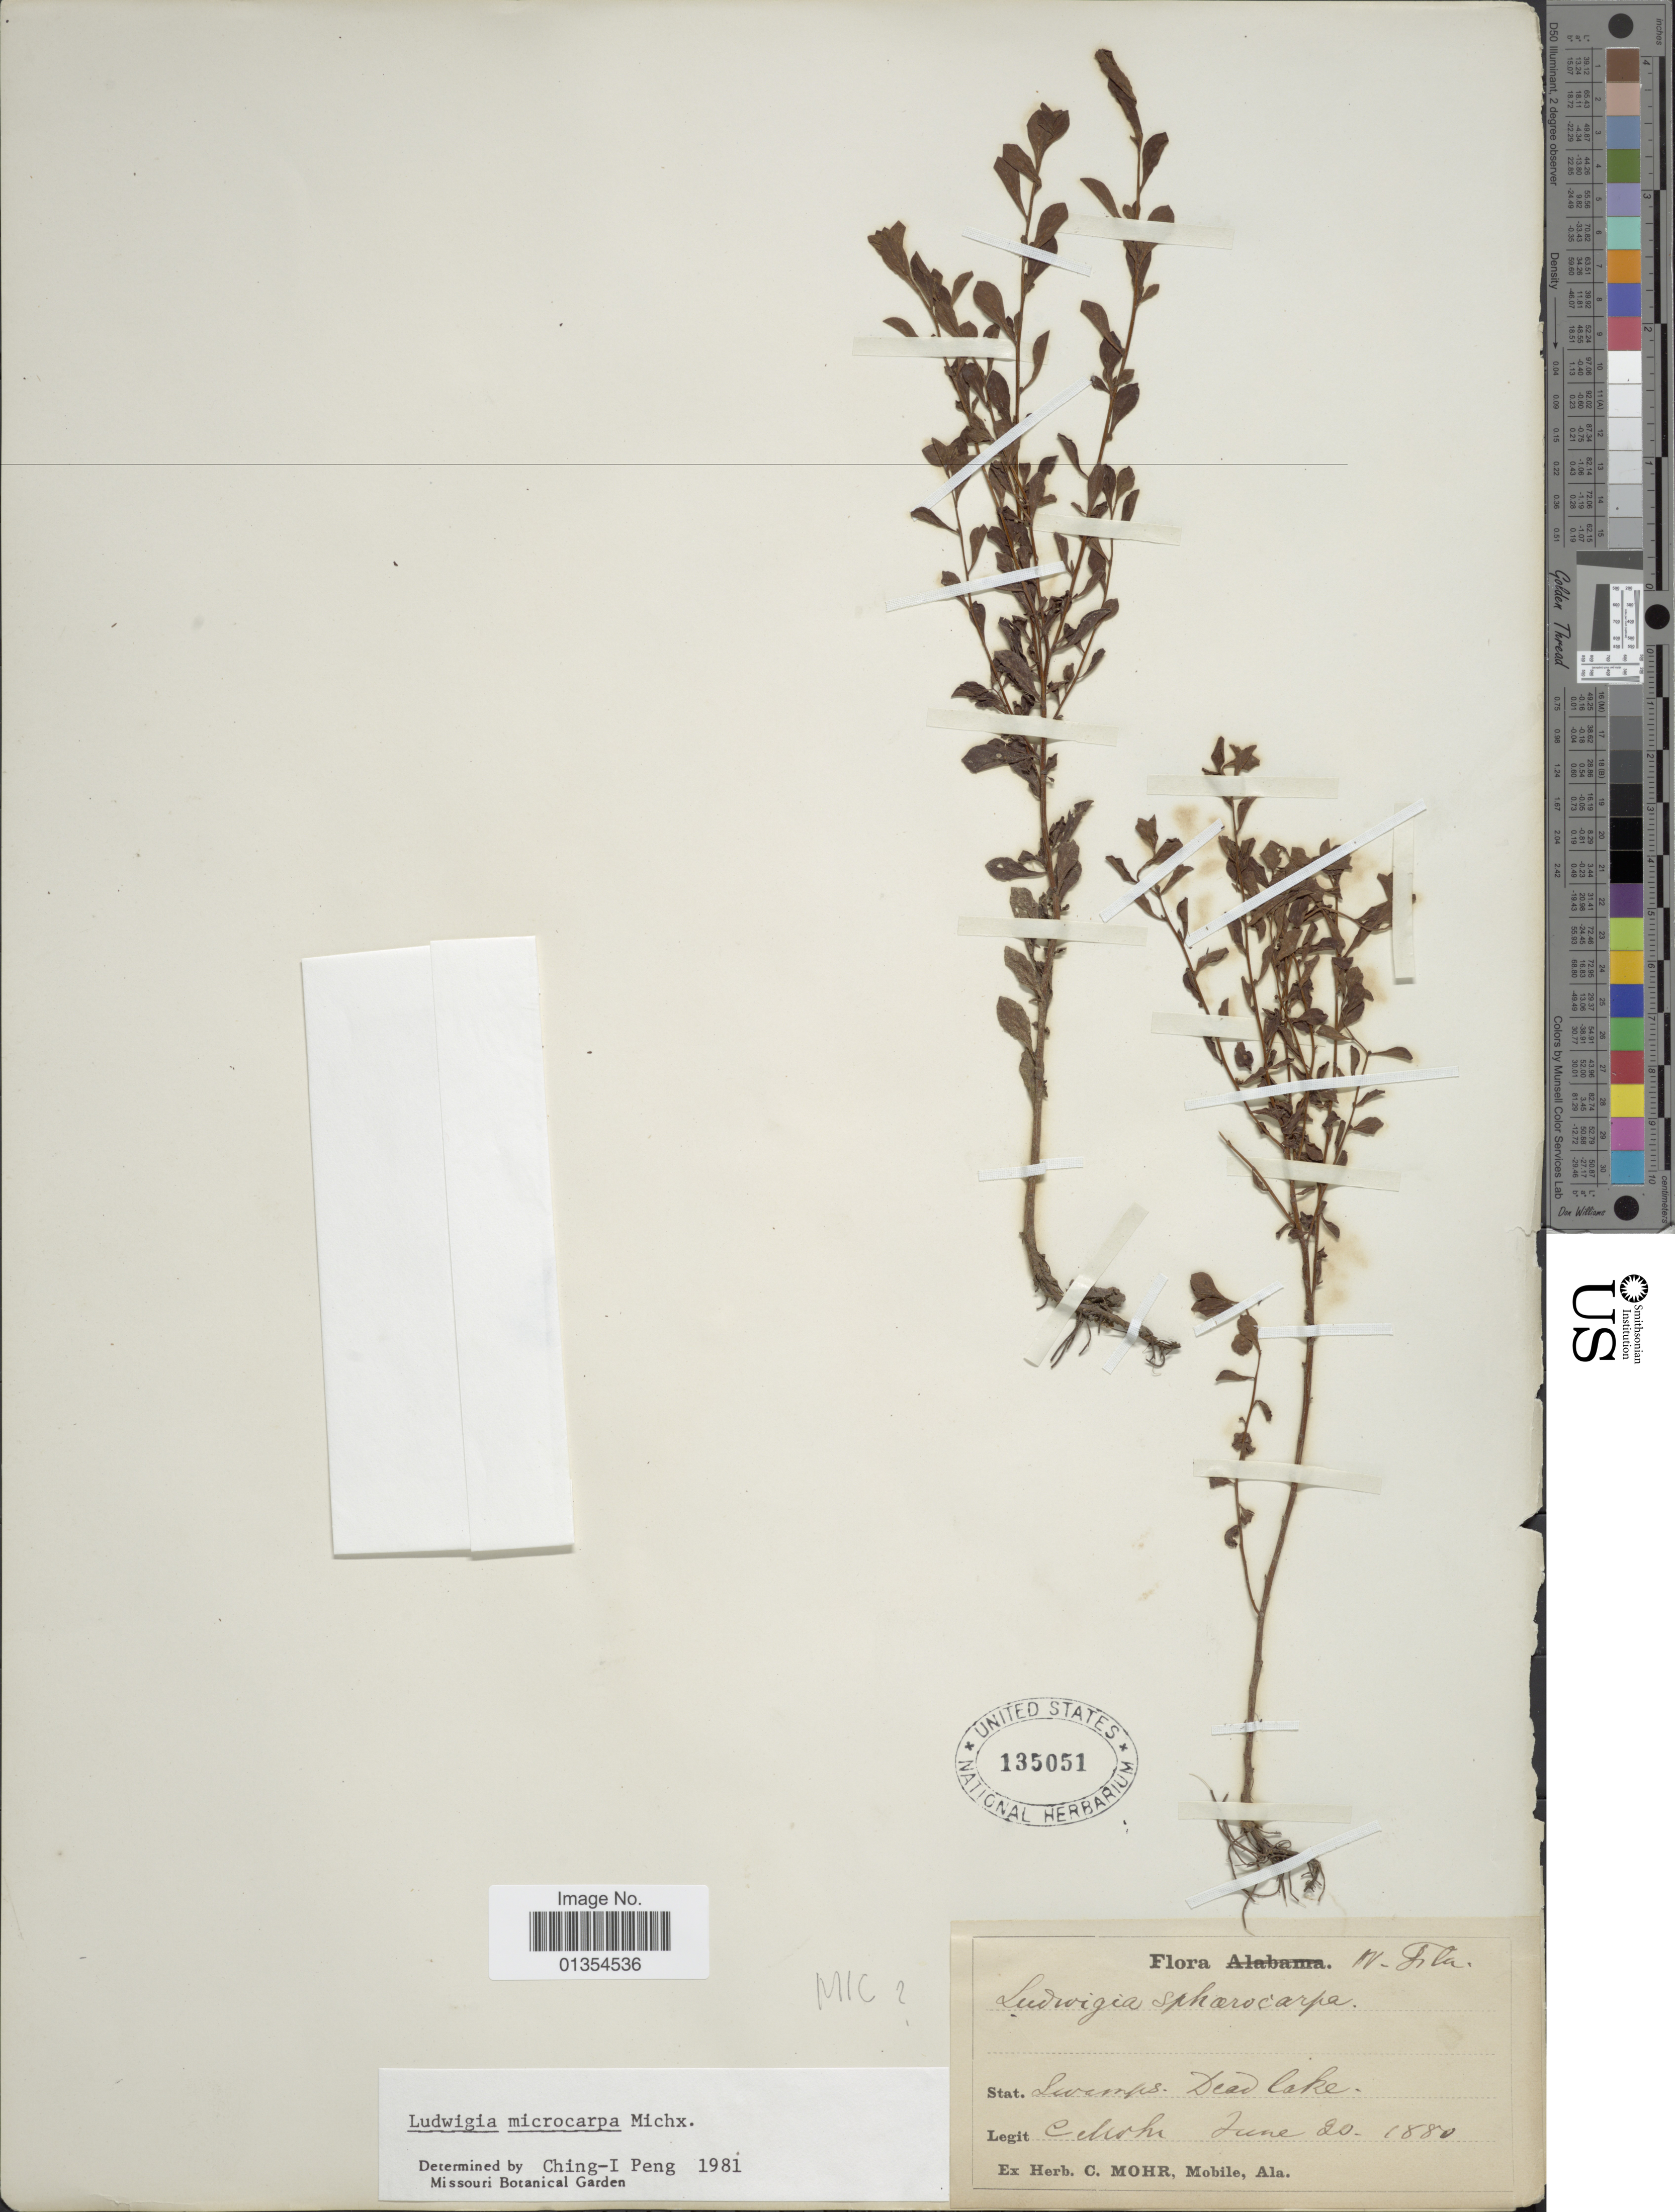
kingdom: Plantae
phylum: Tracheophyta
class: Magnoliopsida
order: Myrtales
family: Onagraceae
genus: Ludwigia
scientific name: Ludwigia microcarpa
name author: Michx.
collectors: C. T. Mohr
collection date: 1880-06-20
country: United States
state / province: Florida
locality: W. Fla., Swamps, dead lake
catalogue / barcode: US 135051